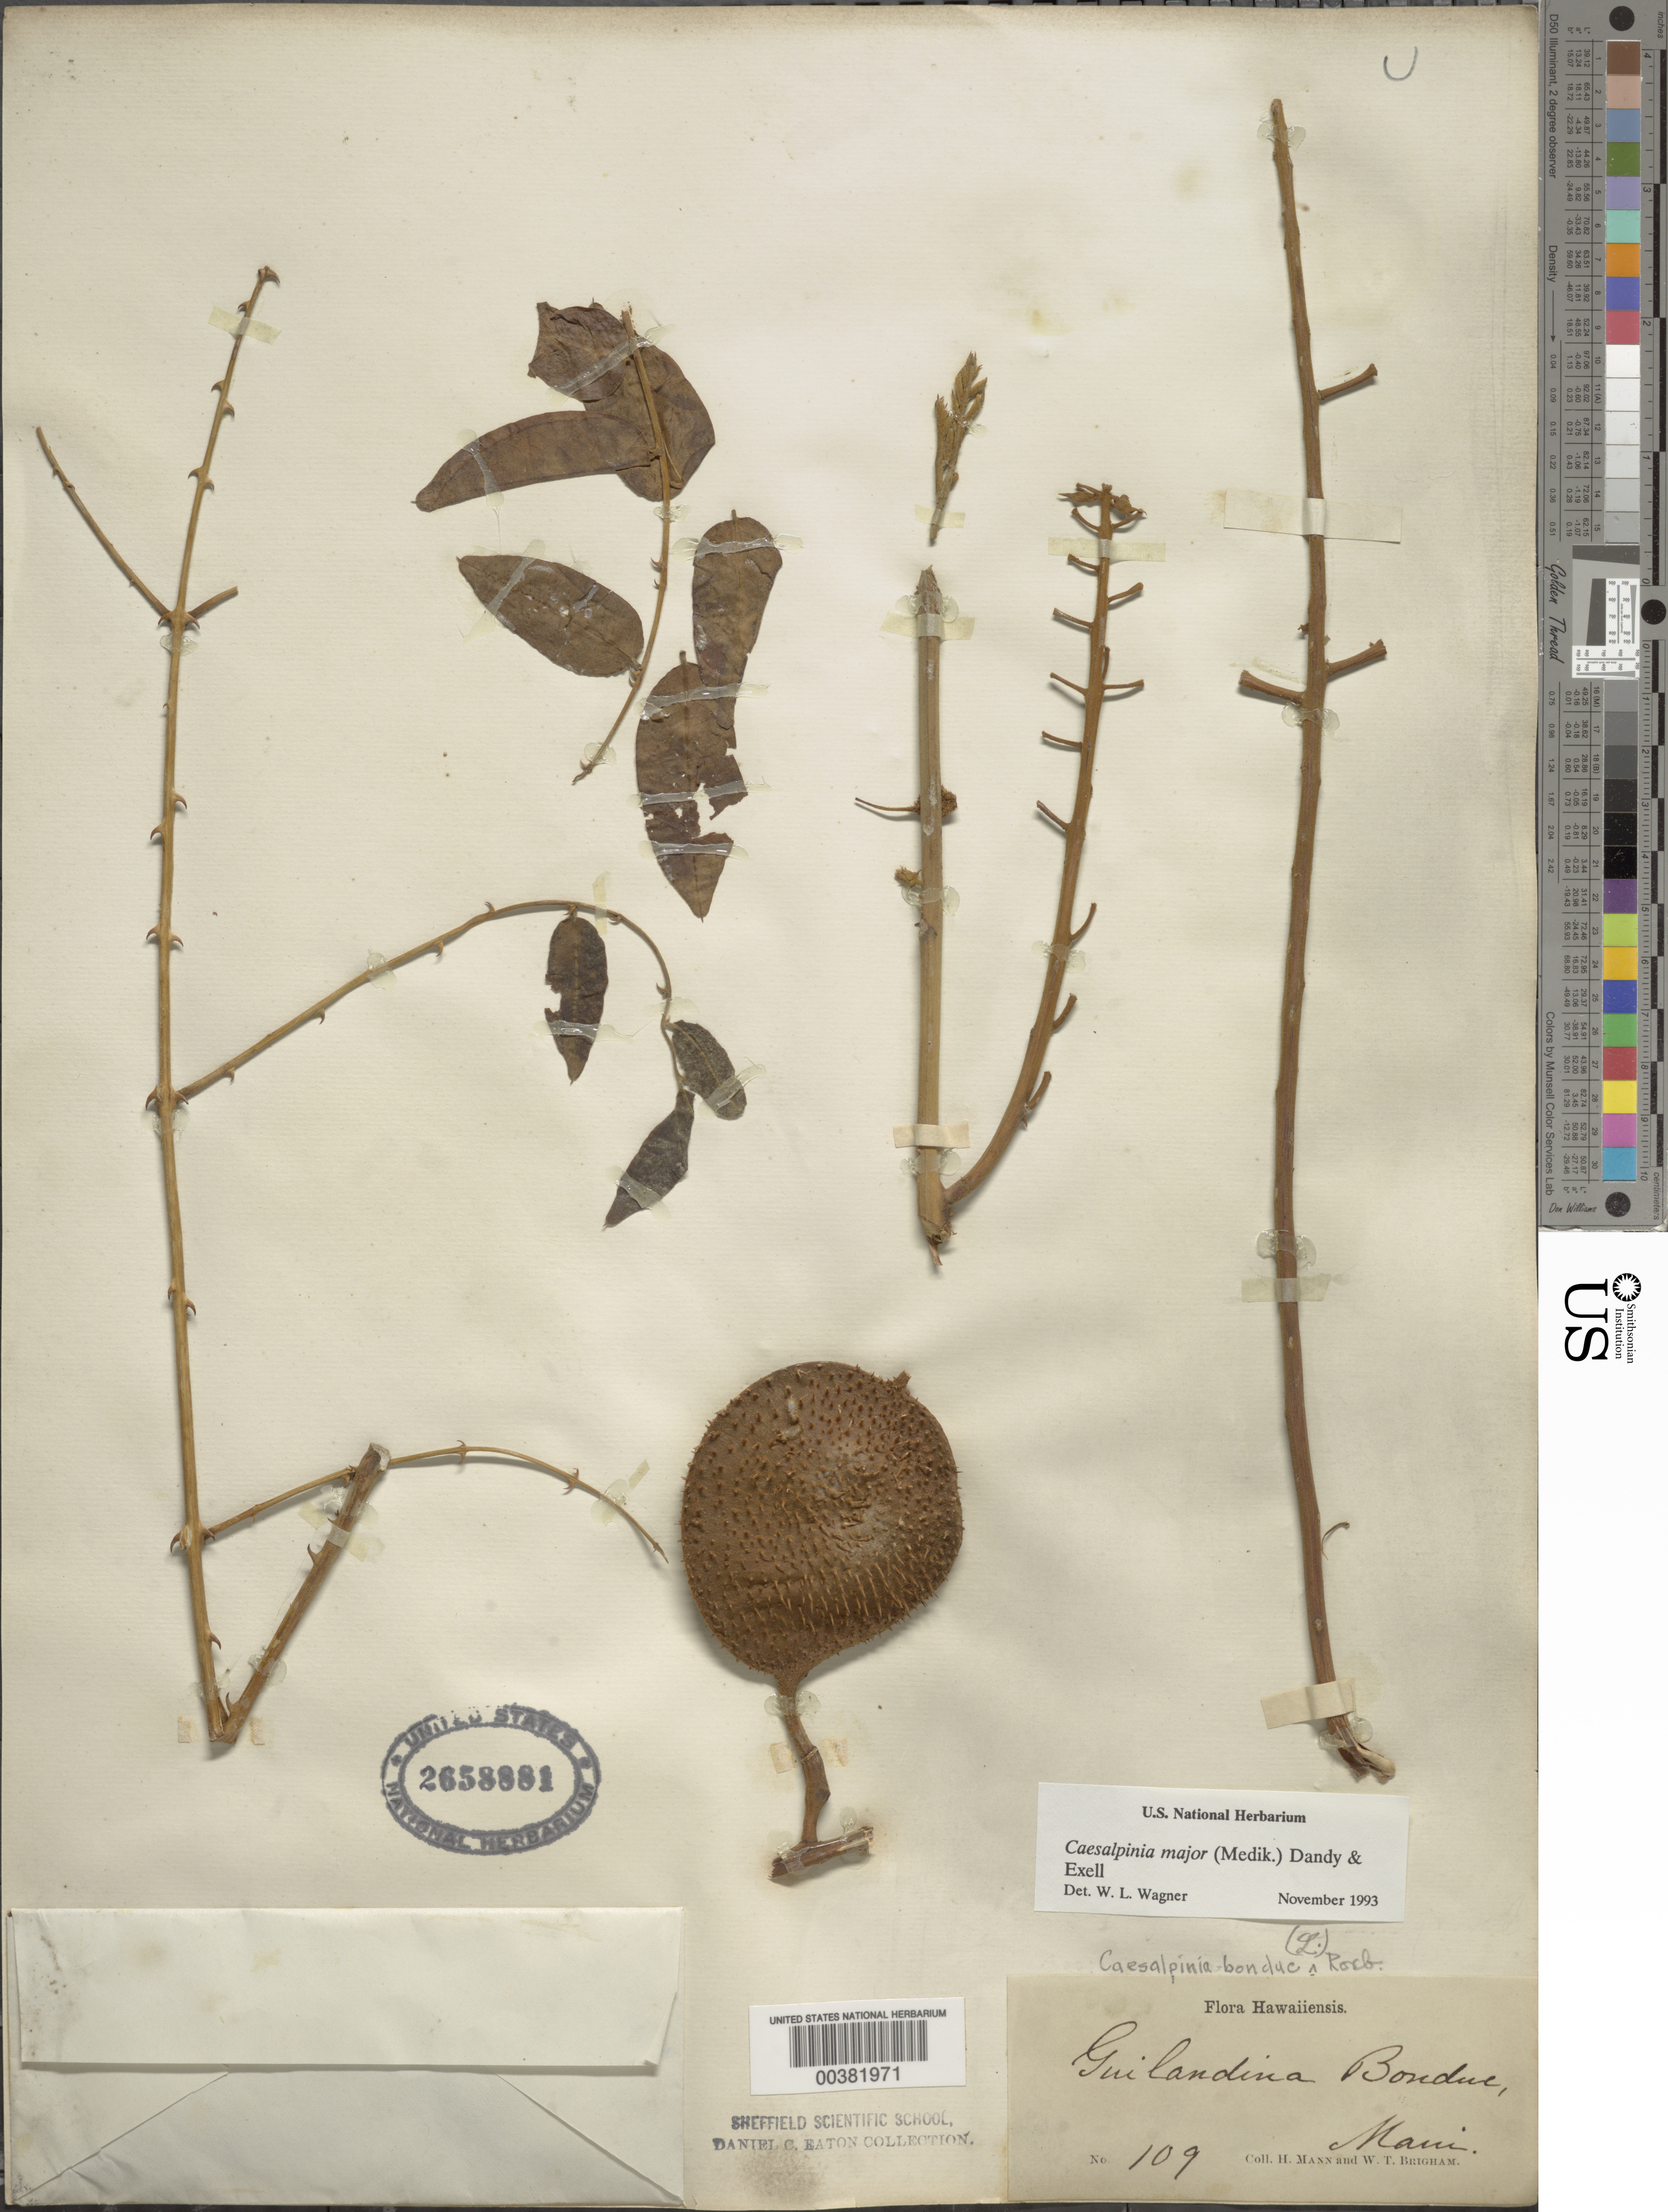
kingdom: Plantae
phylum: Tracheophyta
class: Magnoliopsida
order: Fabales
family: Fabaceae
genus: Guilandina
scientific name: Guilandina major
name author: (Medik.) Small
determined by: Wagner, W. L., (BOT), Smithsonian Institution - National Museum of Natural History (UNITED STATES)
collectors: H. Mann & W. T. Brigham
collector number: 109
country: United States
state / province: Hawaii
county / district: Maui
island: Maui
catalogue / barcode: US 2658881